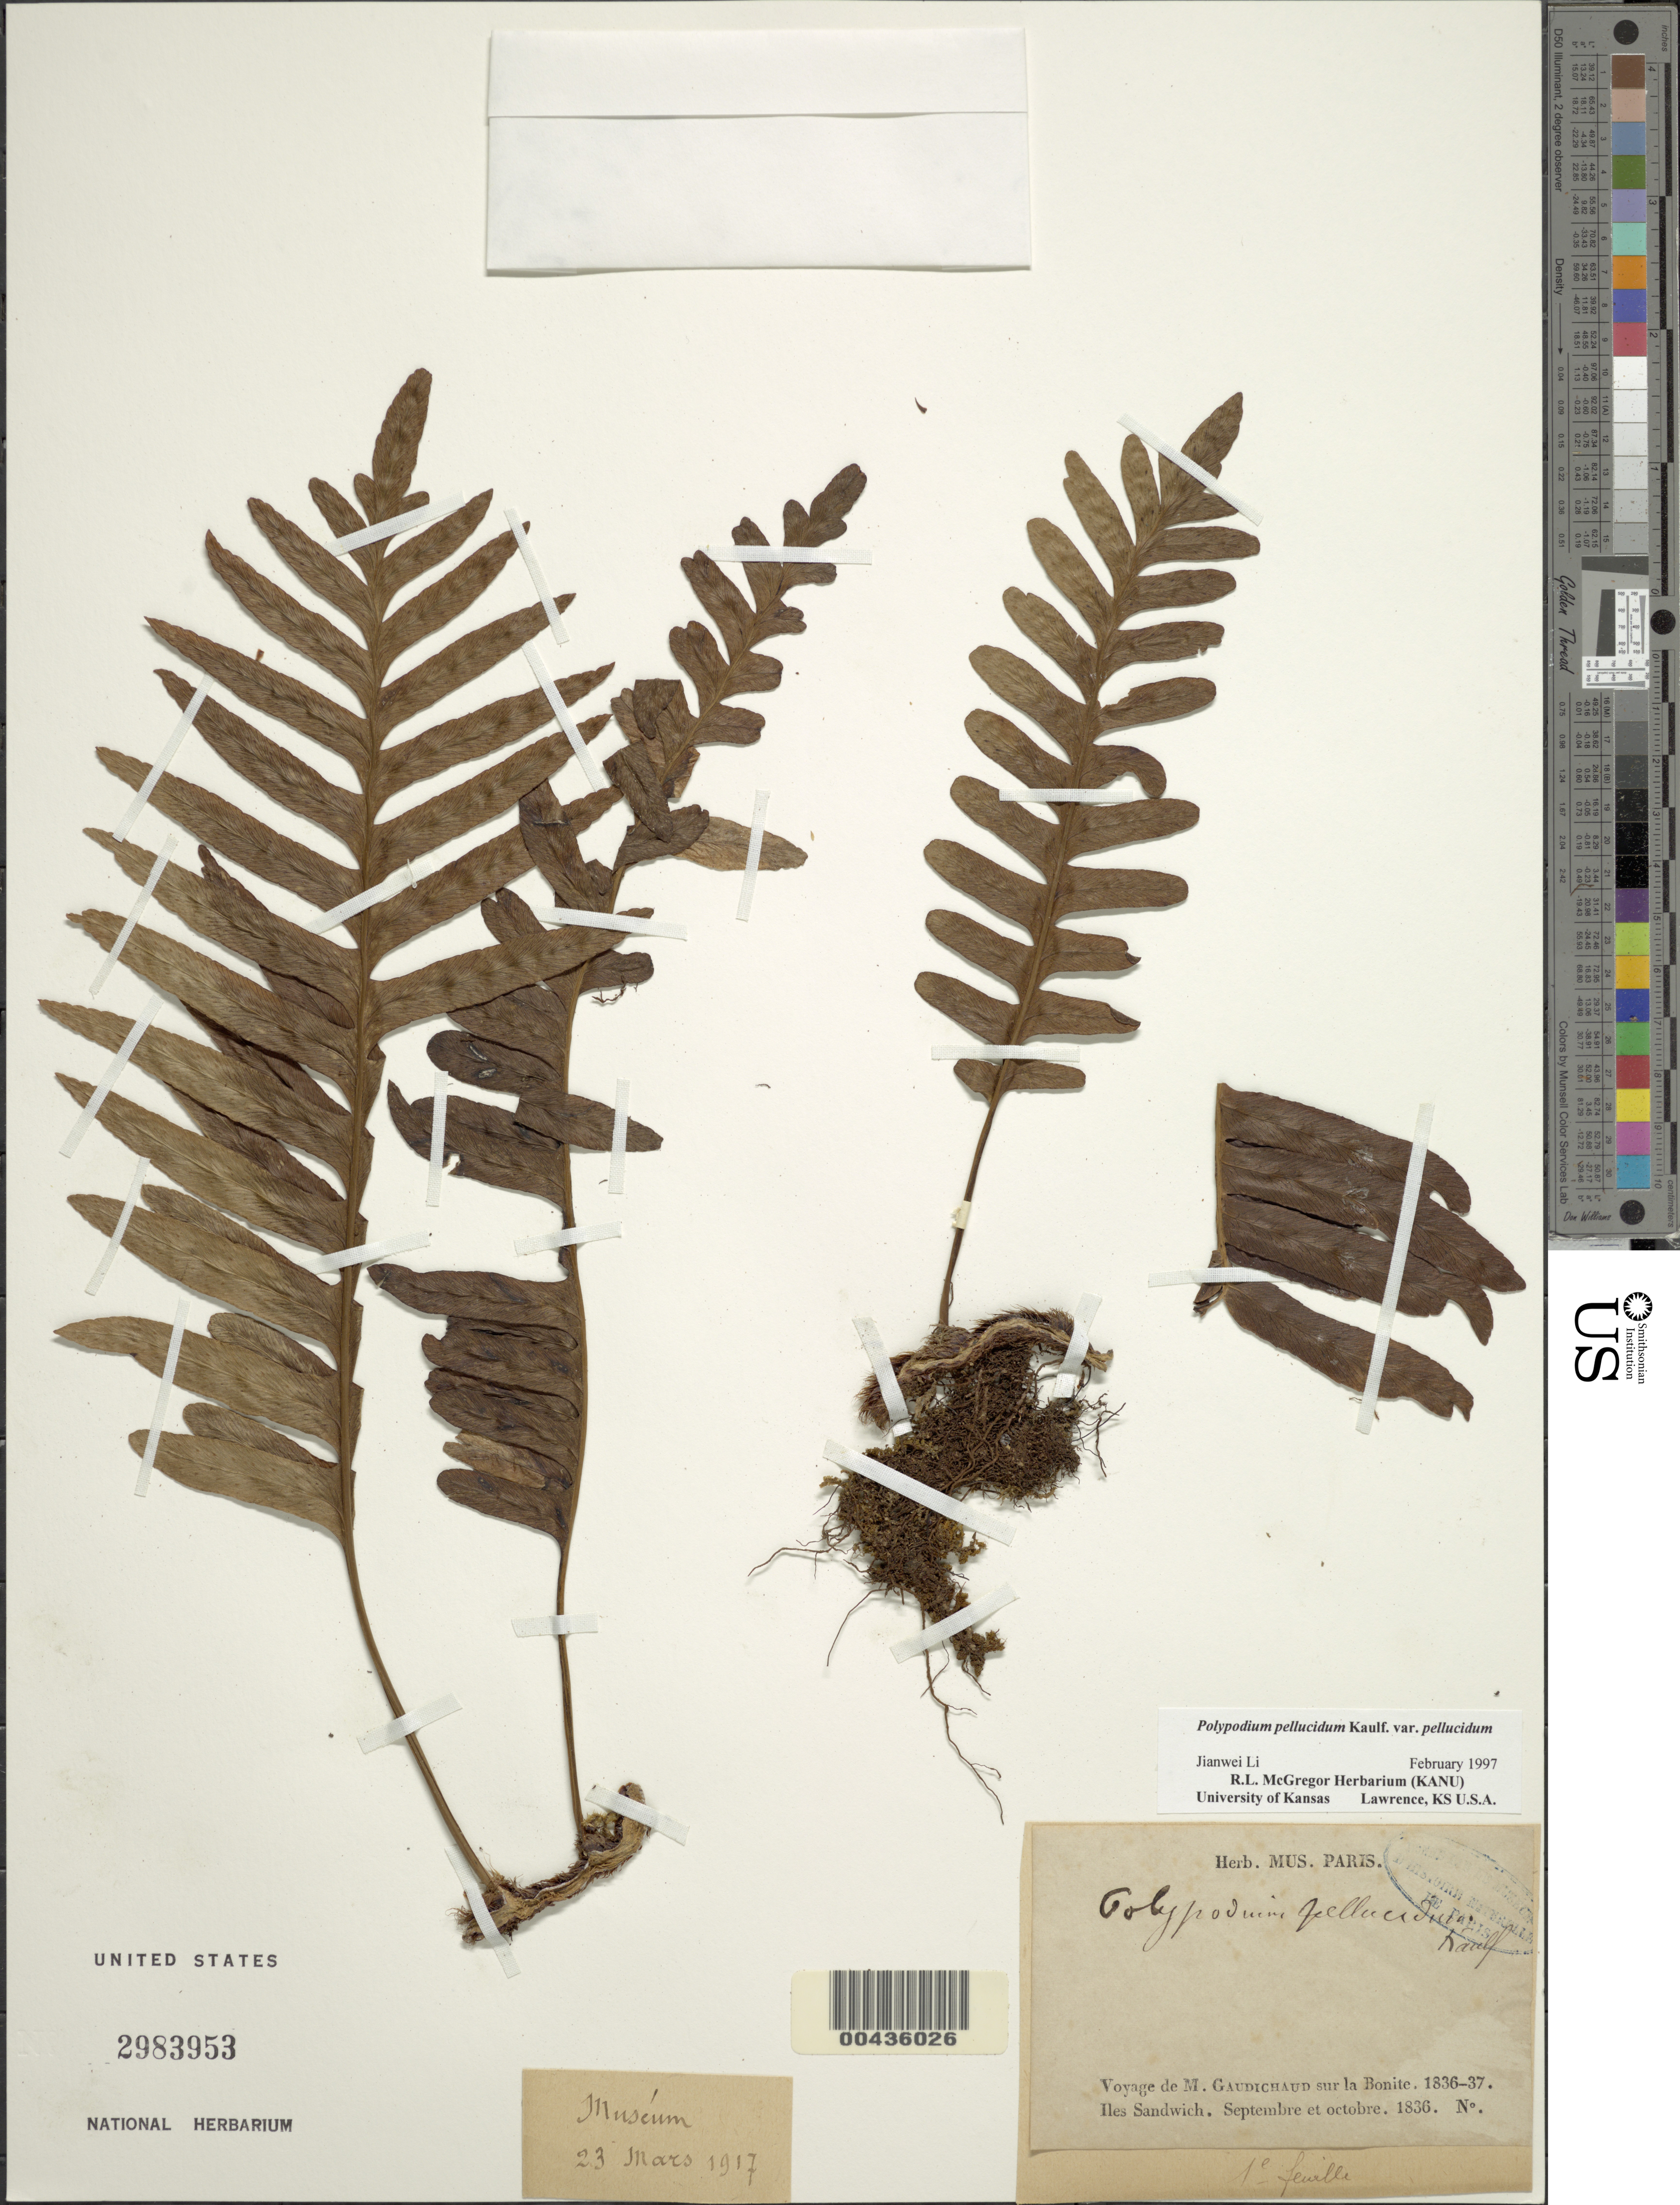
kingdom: Plantae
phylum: Tracheophyta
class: Polypodiopsida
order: Polypodiales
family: Polypodiaceae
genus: Polypodium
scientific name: Polypodium pellucidum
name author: Kaulf.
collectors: ex herb. Paris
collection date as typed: Sep 1836 or Oct 1836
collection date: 1836-09 or 1836-10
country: United States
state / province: Hawaii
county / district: Kauai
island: Kaua'i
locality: Iles Sandwich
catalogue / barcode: US 2983953